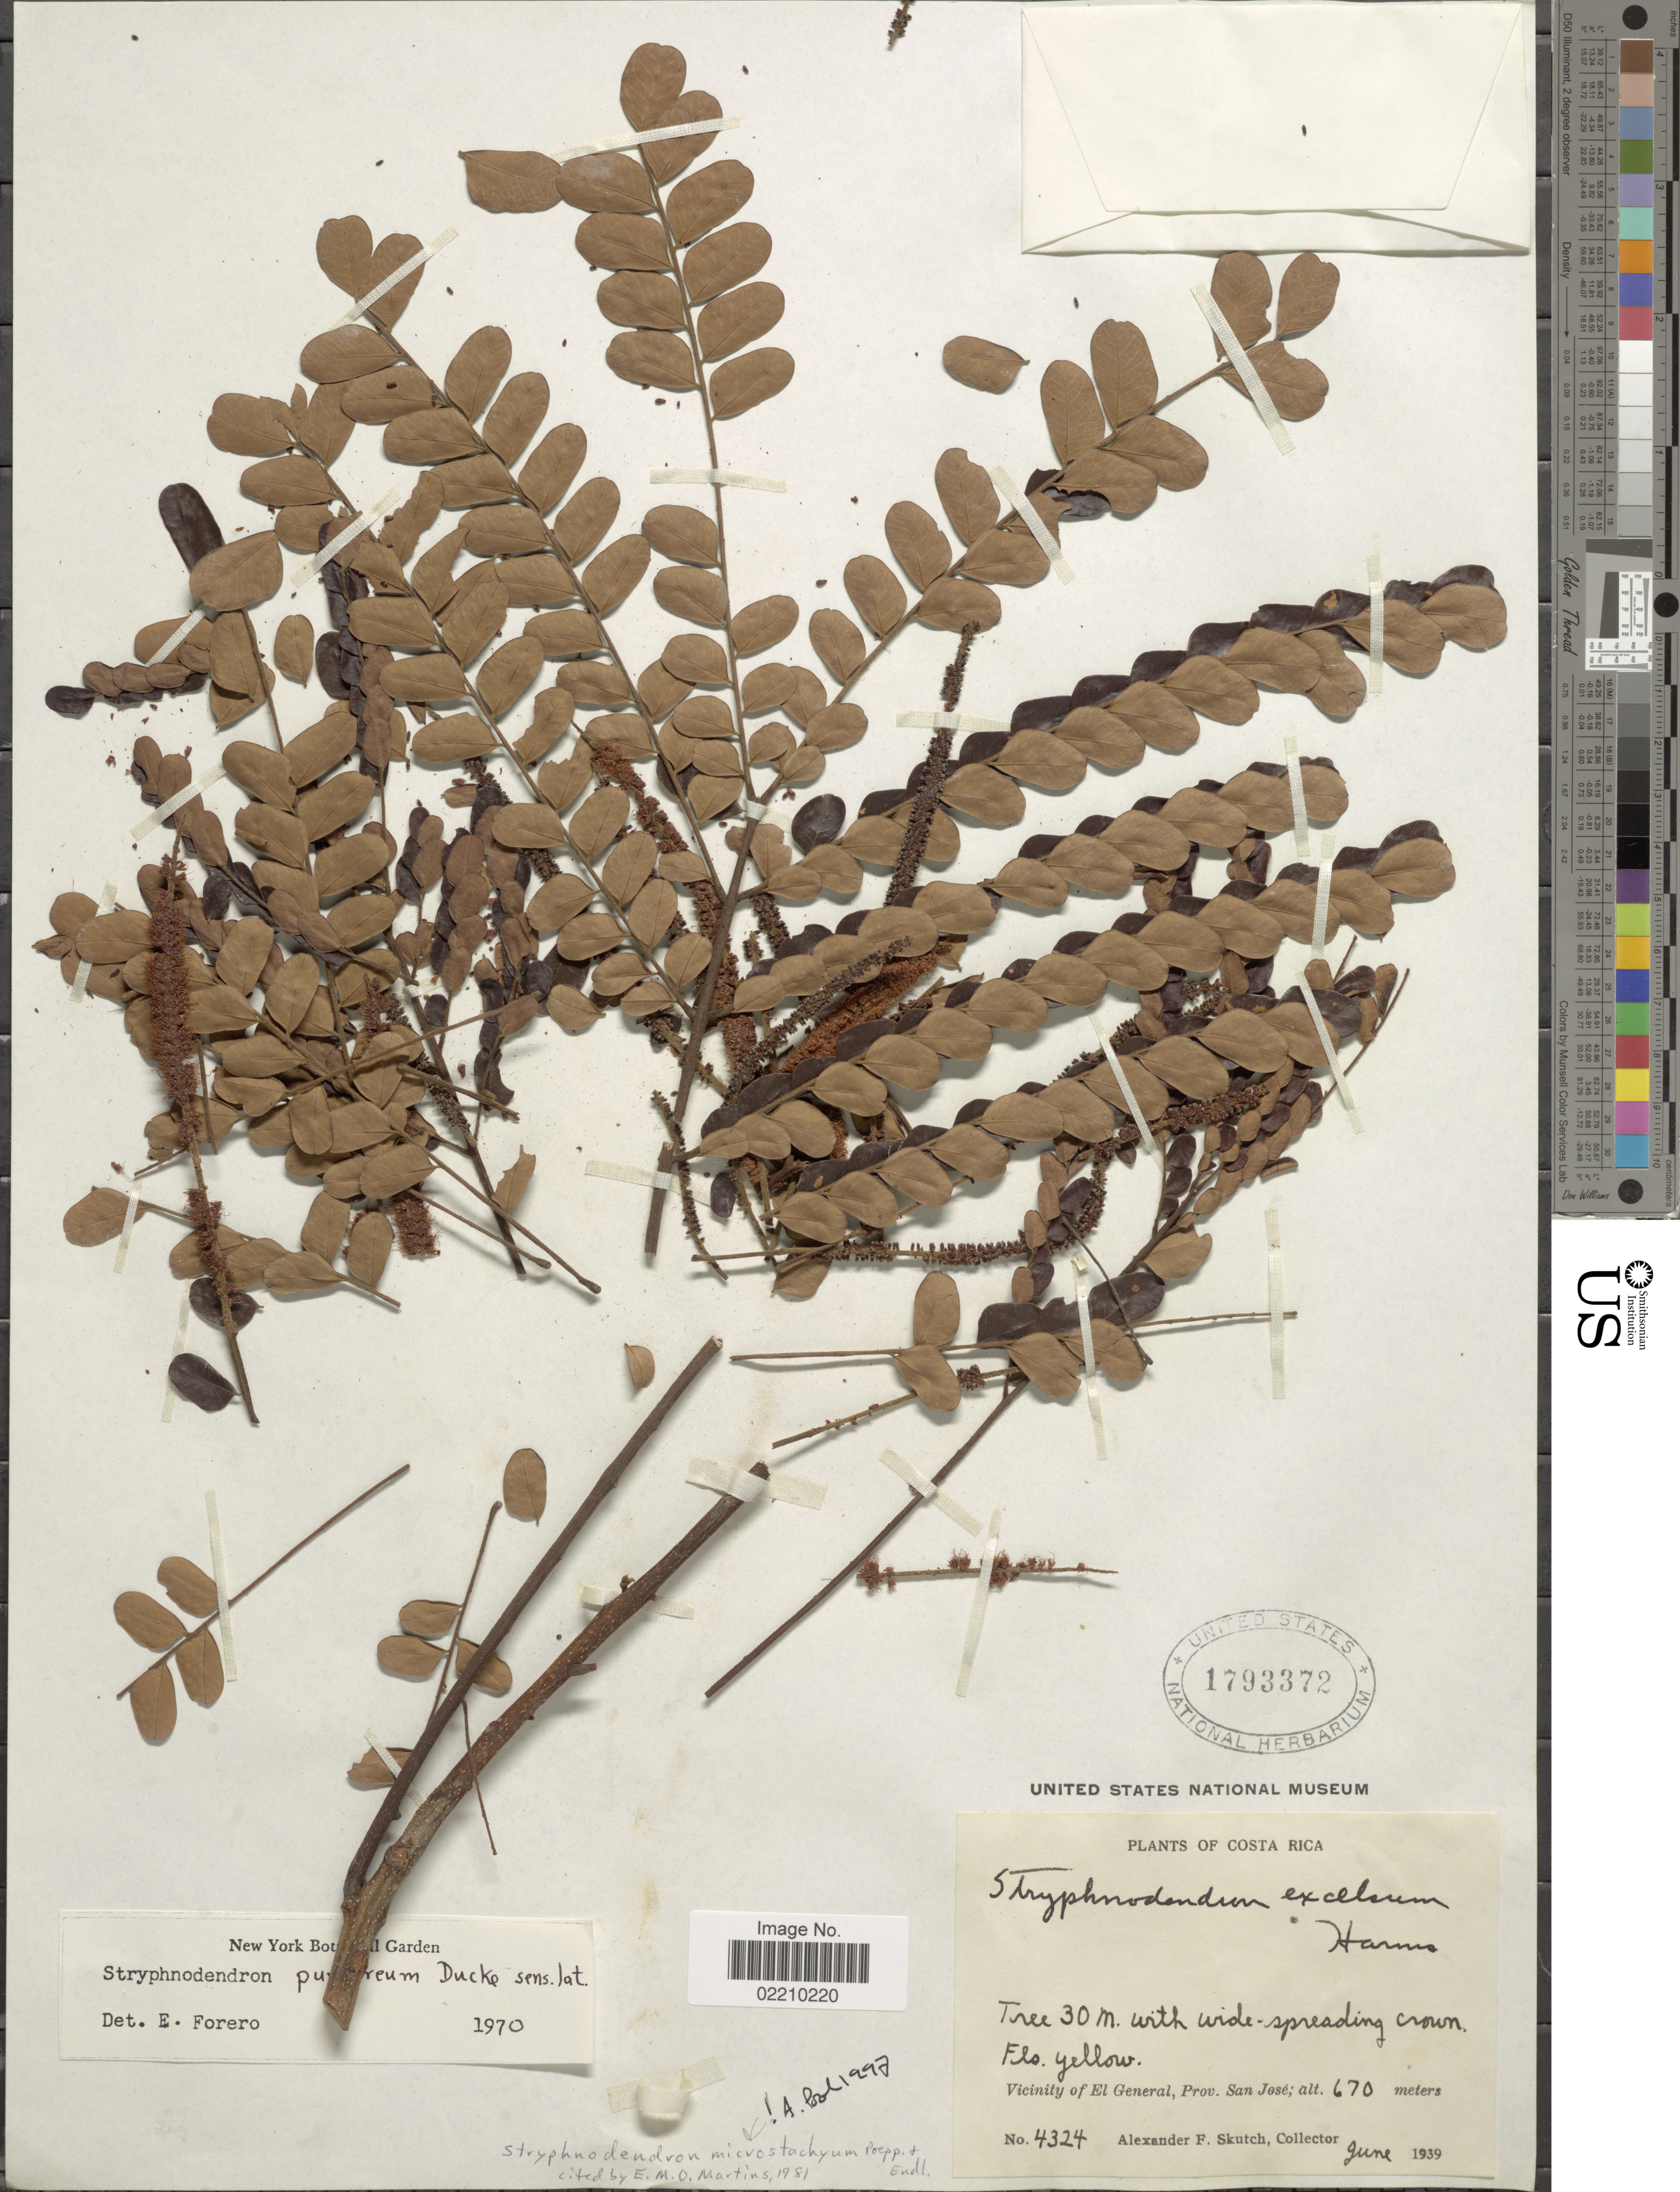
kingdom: Plantae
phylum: Tracheophyta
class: Magnoliopsida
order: Fabales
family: Fabaceae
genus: Stryphnodendron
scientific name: Stryphnodendron microstachyum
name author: Poepp.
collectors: A. F. Skutch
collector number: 4324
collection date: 1939-06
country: Costa Rica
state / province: San José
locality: Vicinity of El General, Prov. San Jose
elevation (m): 670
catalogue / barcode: US 1793372